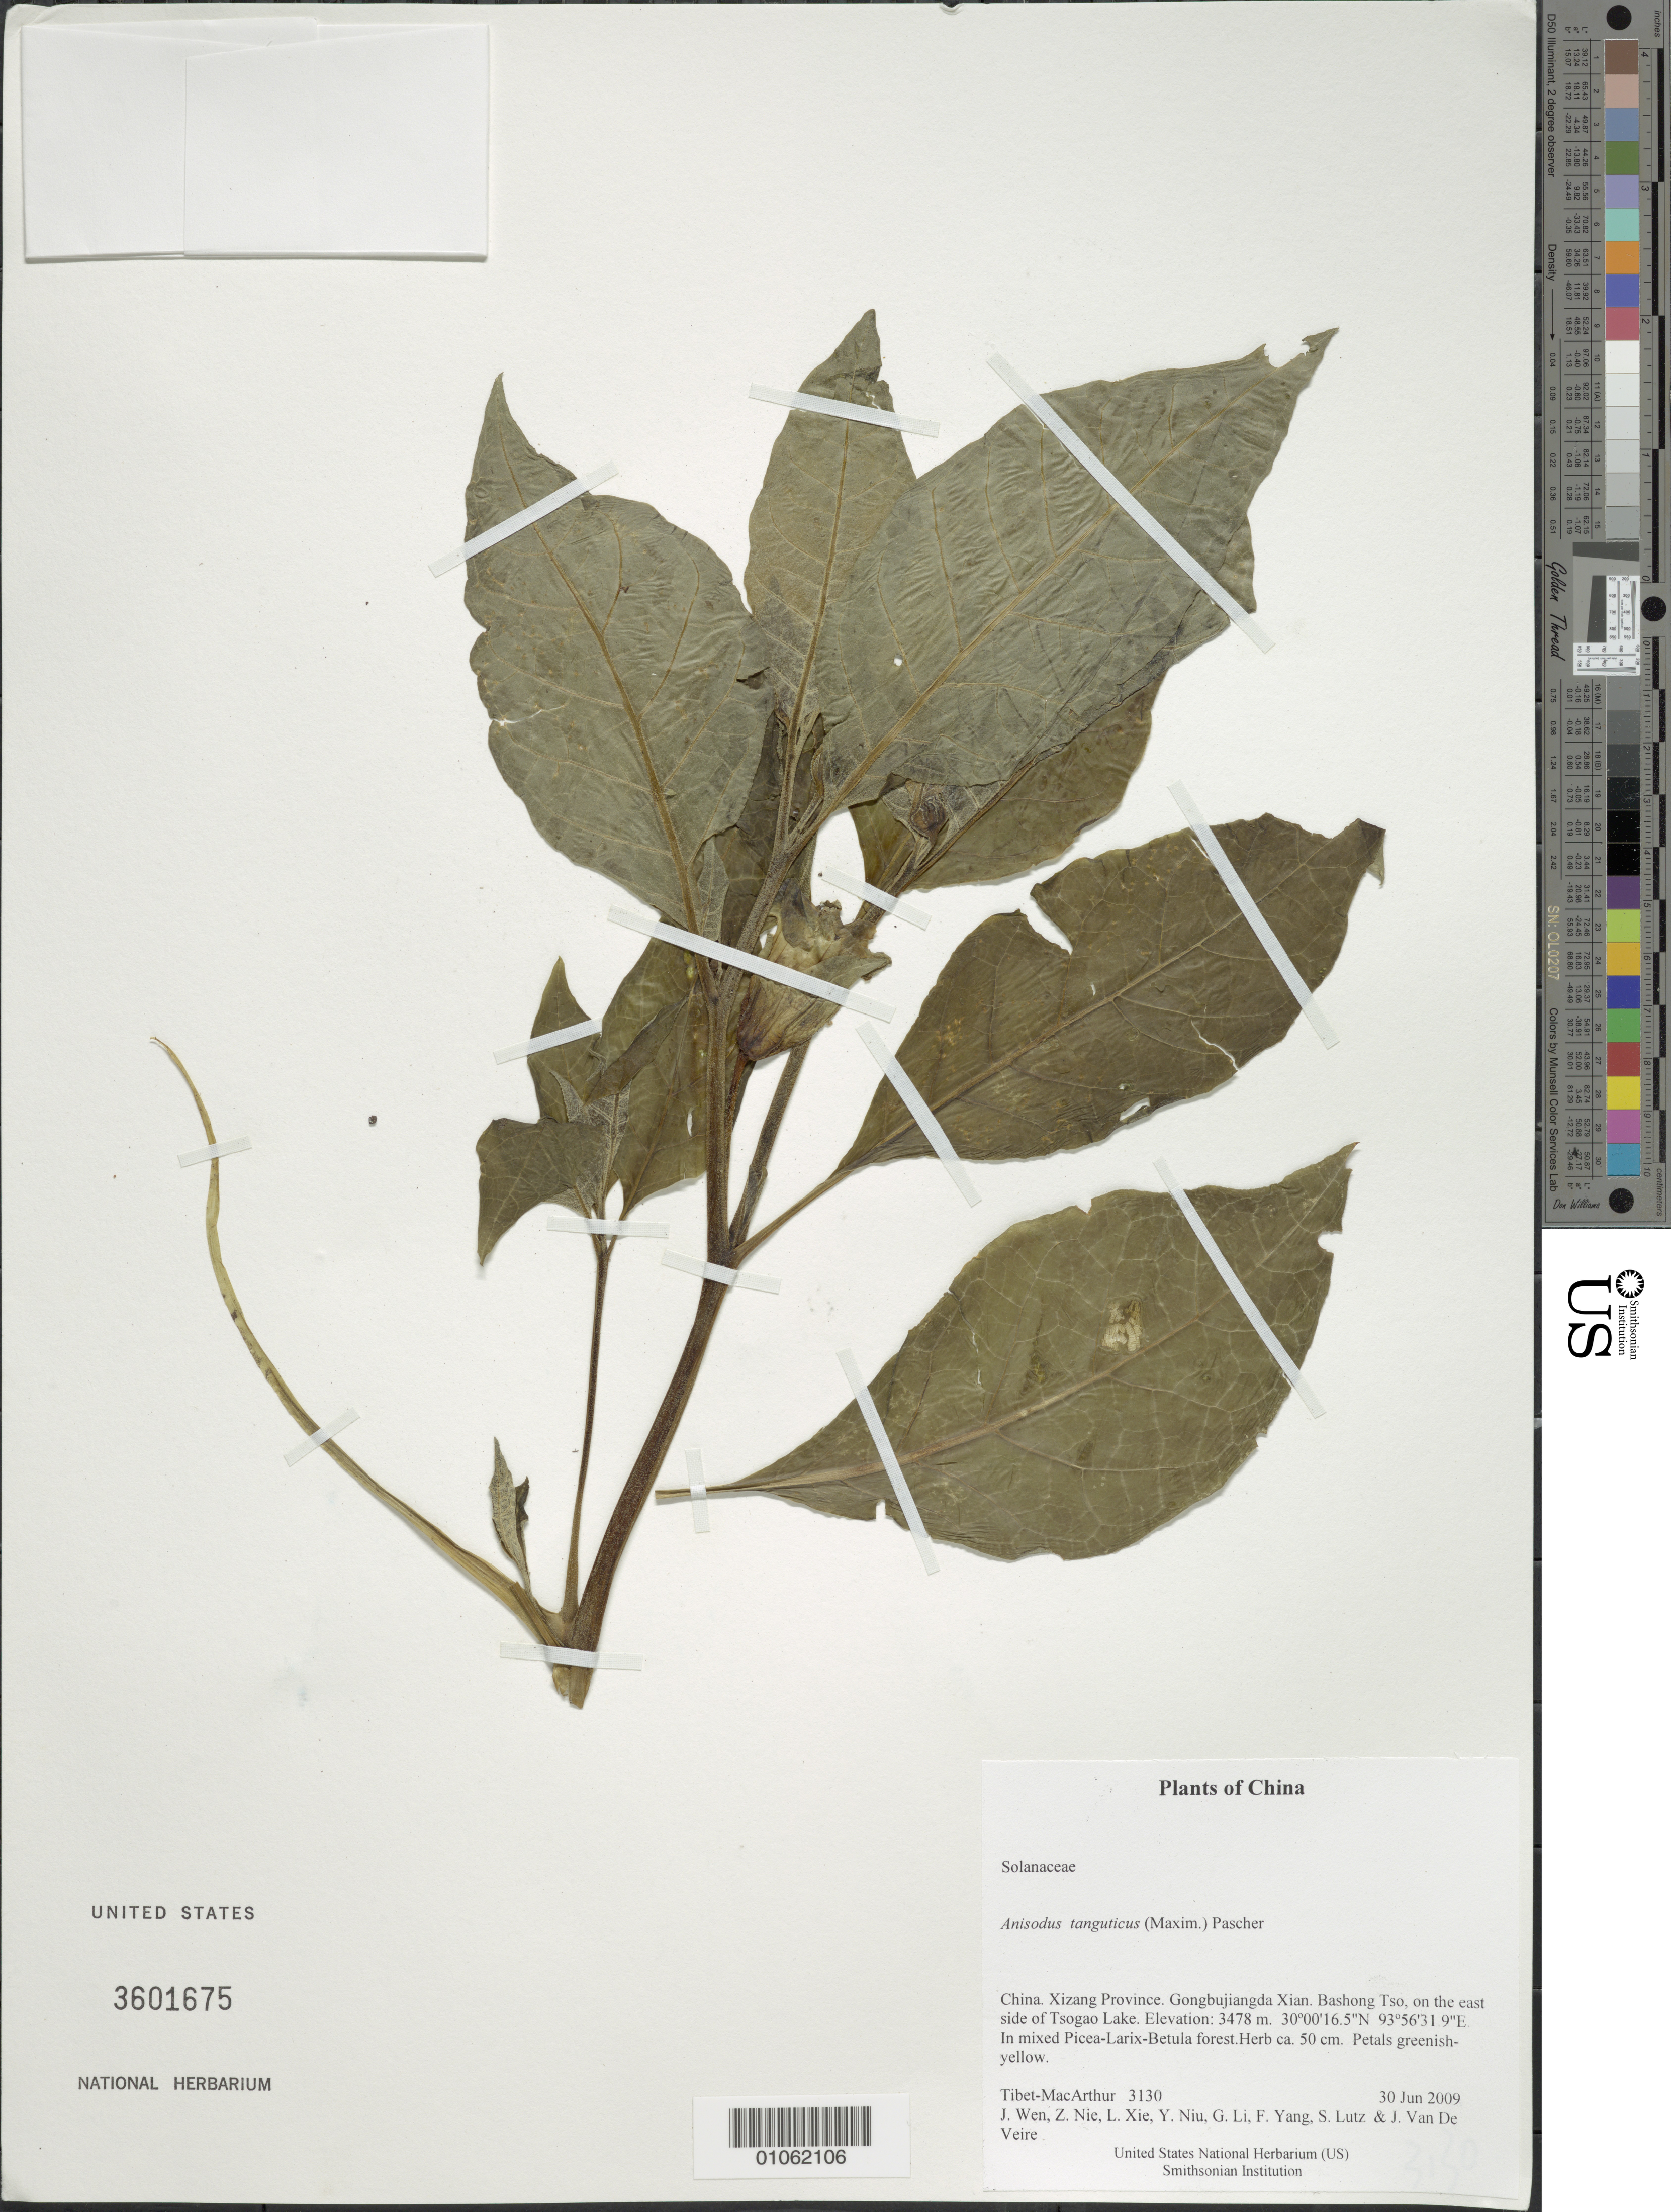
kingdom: Plantae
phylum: Tracheophyta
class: Magnoliopsida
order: Solanales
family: Solanaceae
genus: Anisodus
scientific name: Anisodus tanguticus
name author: (Maxim.) Pascher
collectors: Tibet-MacArthur, J. Wen, Z. Nie, L. Xie, Y. Niu, G. Li, F. Yang, S. Lutz & J. Van De Veire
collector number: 3130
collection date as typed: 30 Jun 2009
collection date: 2009-06-30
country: China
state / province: Xizang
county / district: Gongbujiangda Xian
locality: Bashong Tso, on the east side of Tsogao Lake.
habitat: In mixed Picea-Larix-Betula forest.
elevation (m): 3478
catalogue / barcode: US 3601675